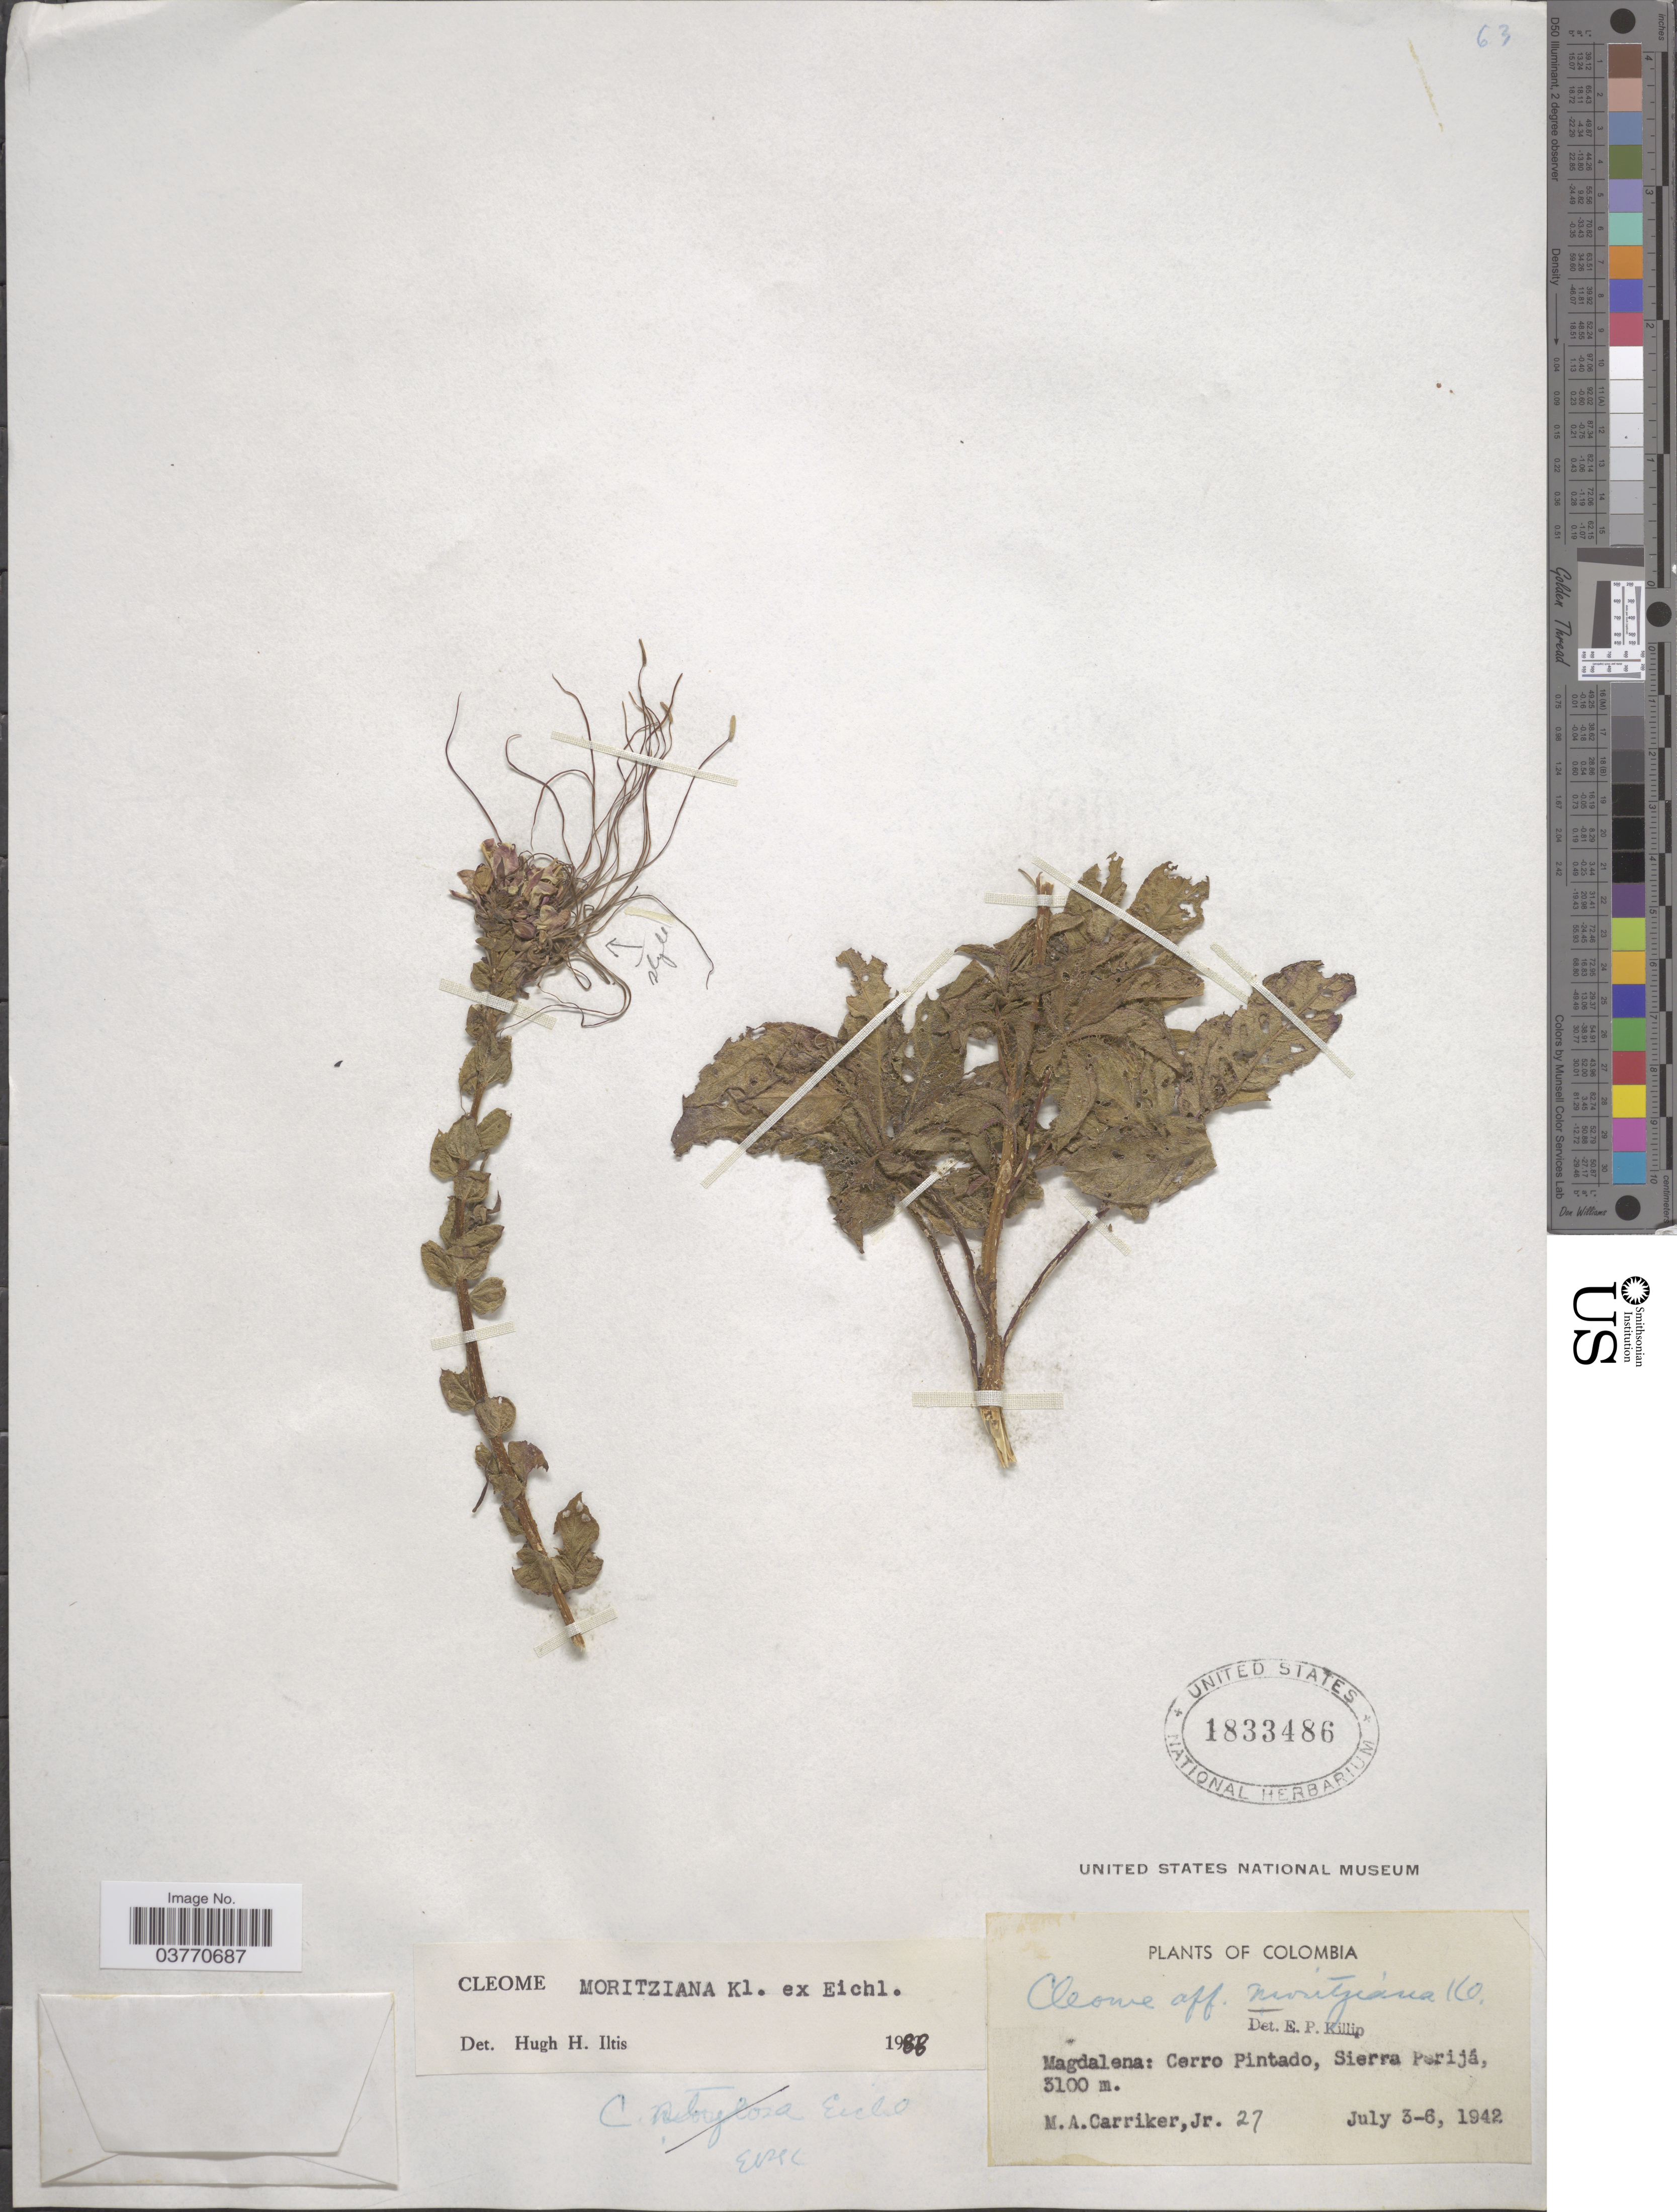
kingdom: Plantae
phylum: Tracheophyta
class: Magnoliopsida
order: Brassicales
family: Cleomaceae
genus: Andinocleome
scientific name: Andinocleome moritziana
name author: (Klotzsch ex Eichler) Iltis ex E.M. McGinty & Roalson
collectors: M. A. Carriker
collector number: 27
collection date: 1942-07-03/1942-07-06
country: Colombia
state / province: Magdalena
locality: Magdalena: Cerro Pintado, Sierra Perijá.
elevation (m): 3100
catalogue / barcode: US 1833486